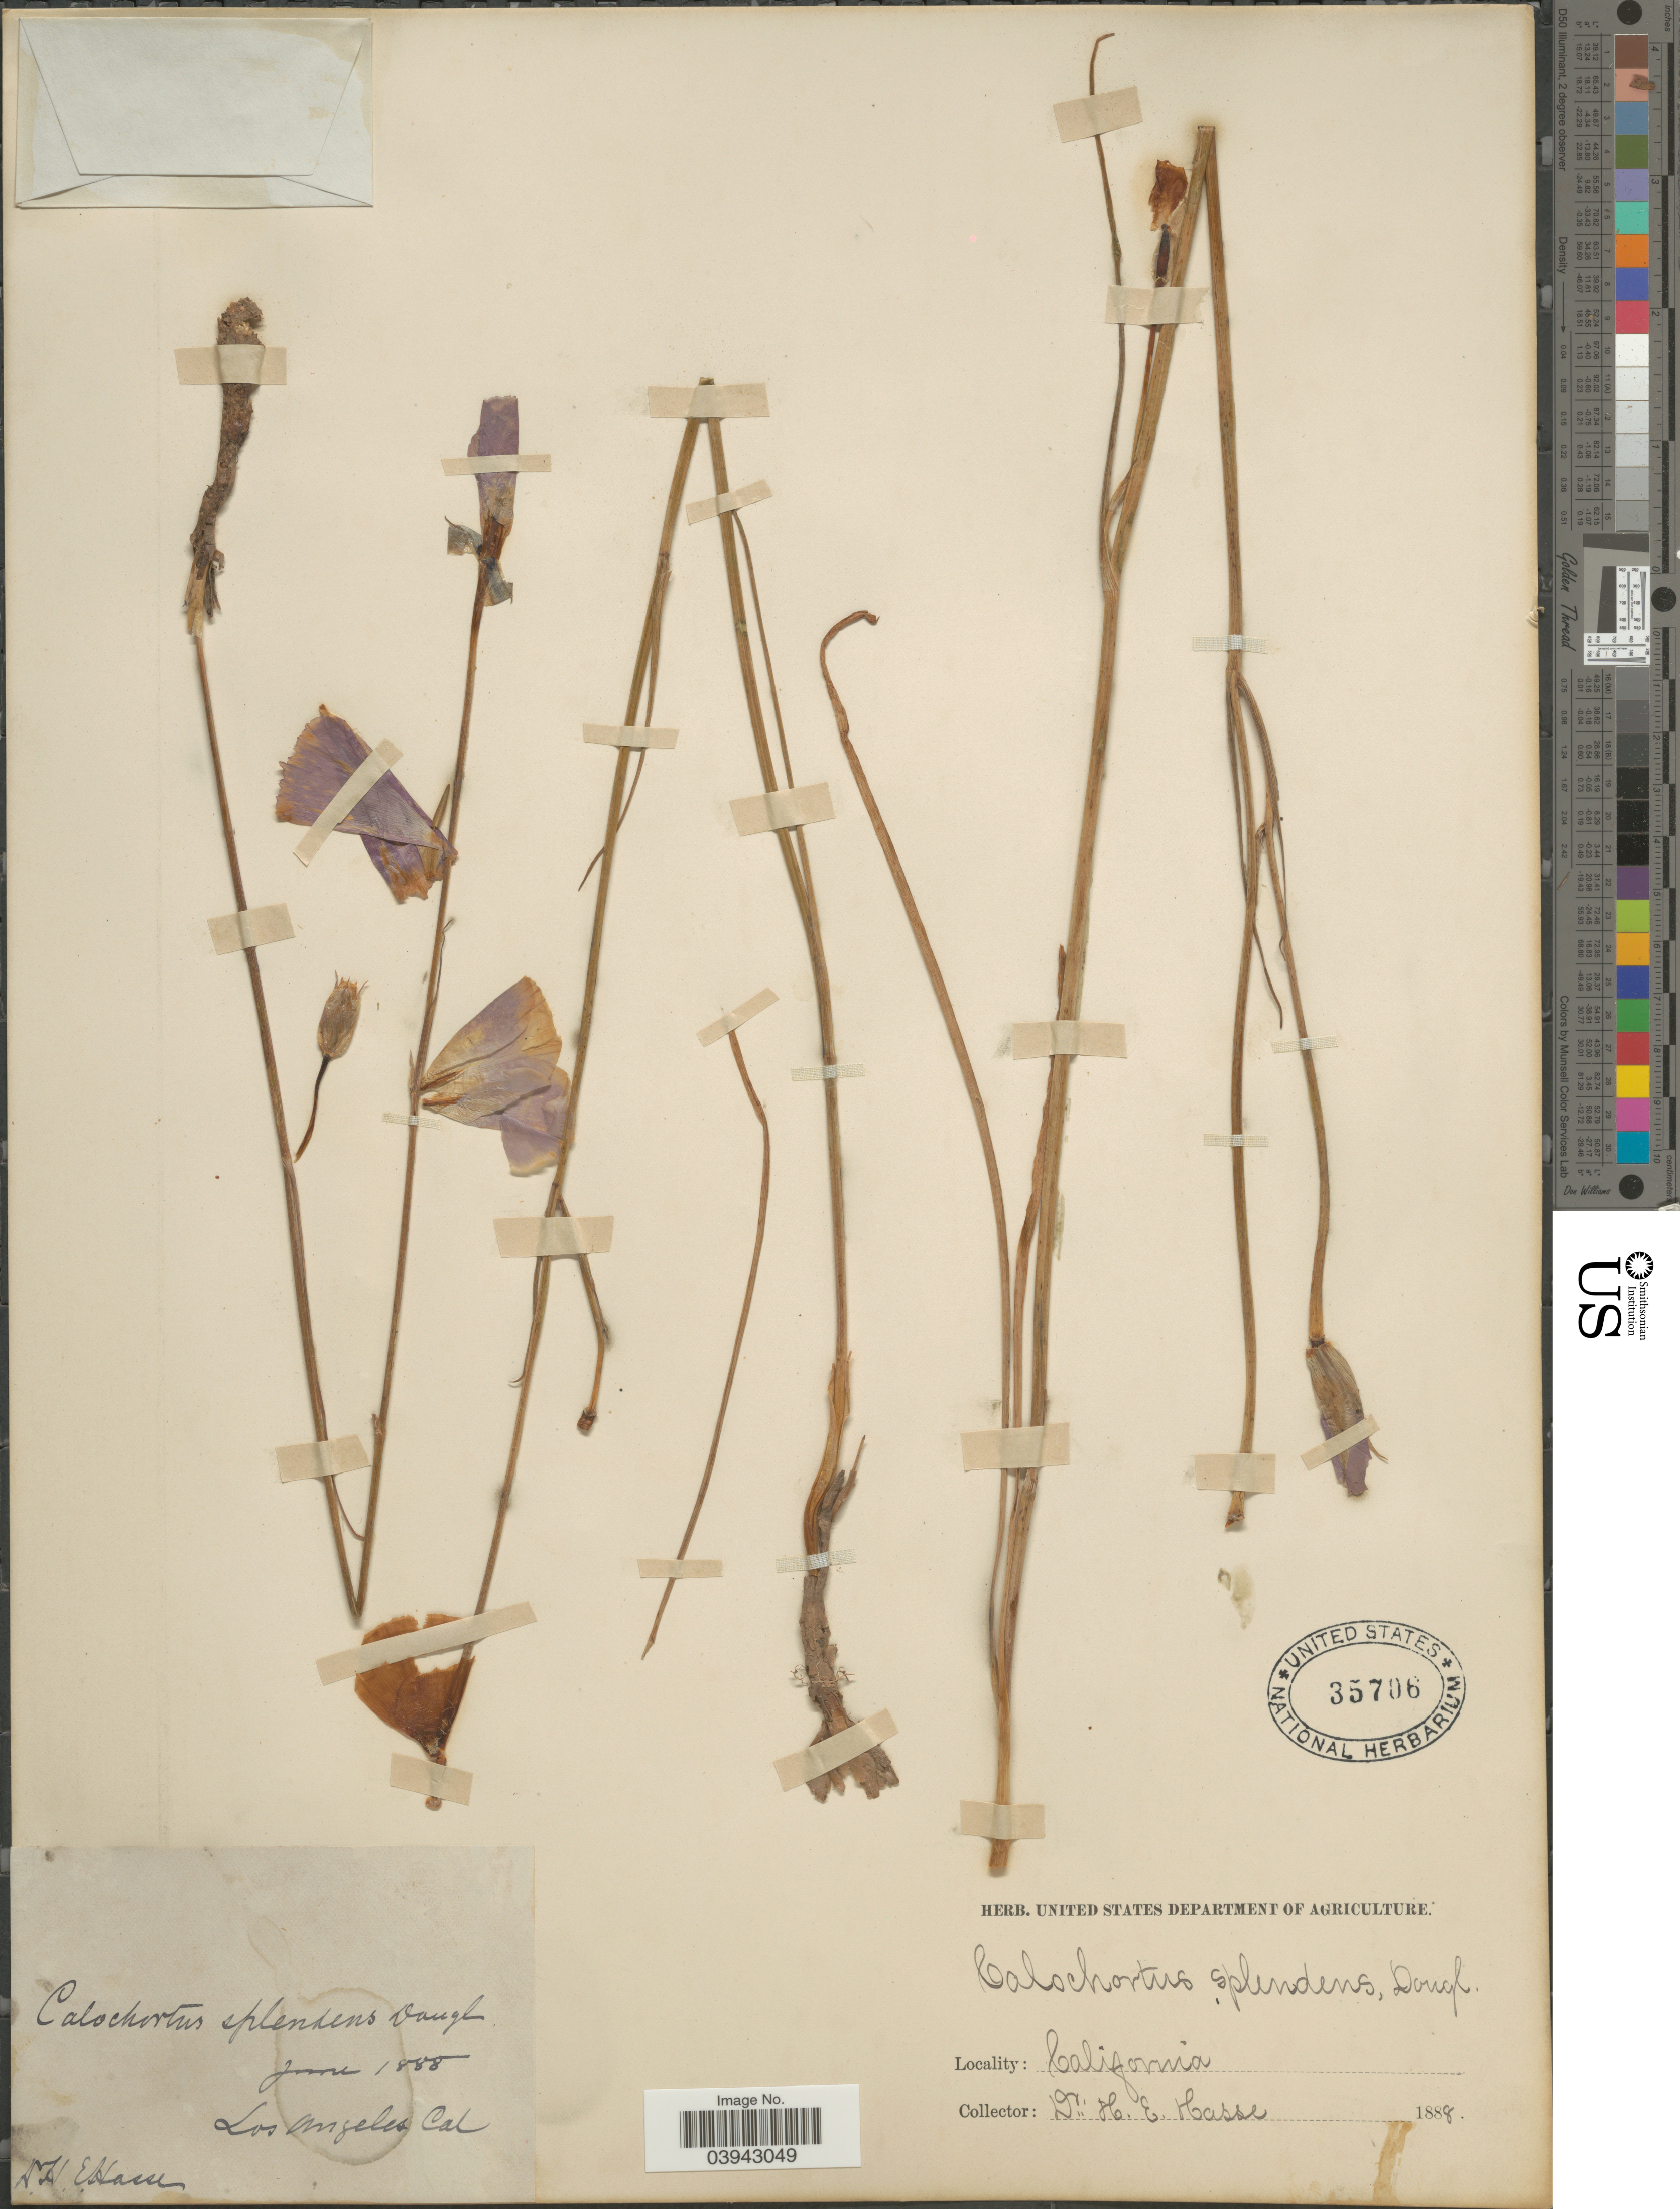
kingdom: Plantae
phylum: Tracheophyta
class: Liliopsida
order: Liliales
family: Liliaceae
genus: Calochortus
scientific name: Calochortus splendens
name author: Douglas ex Benth.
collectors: H. E. Hasse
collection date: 1888-06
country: United States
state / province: California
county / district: Los Angeles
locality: Los Angeles.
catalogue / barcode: US 35706